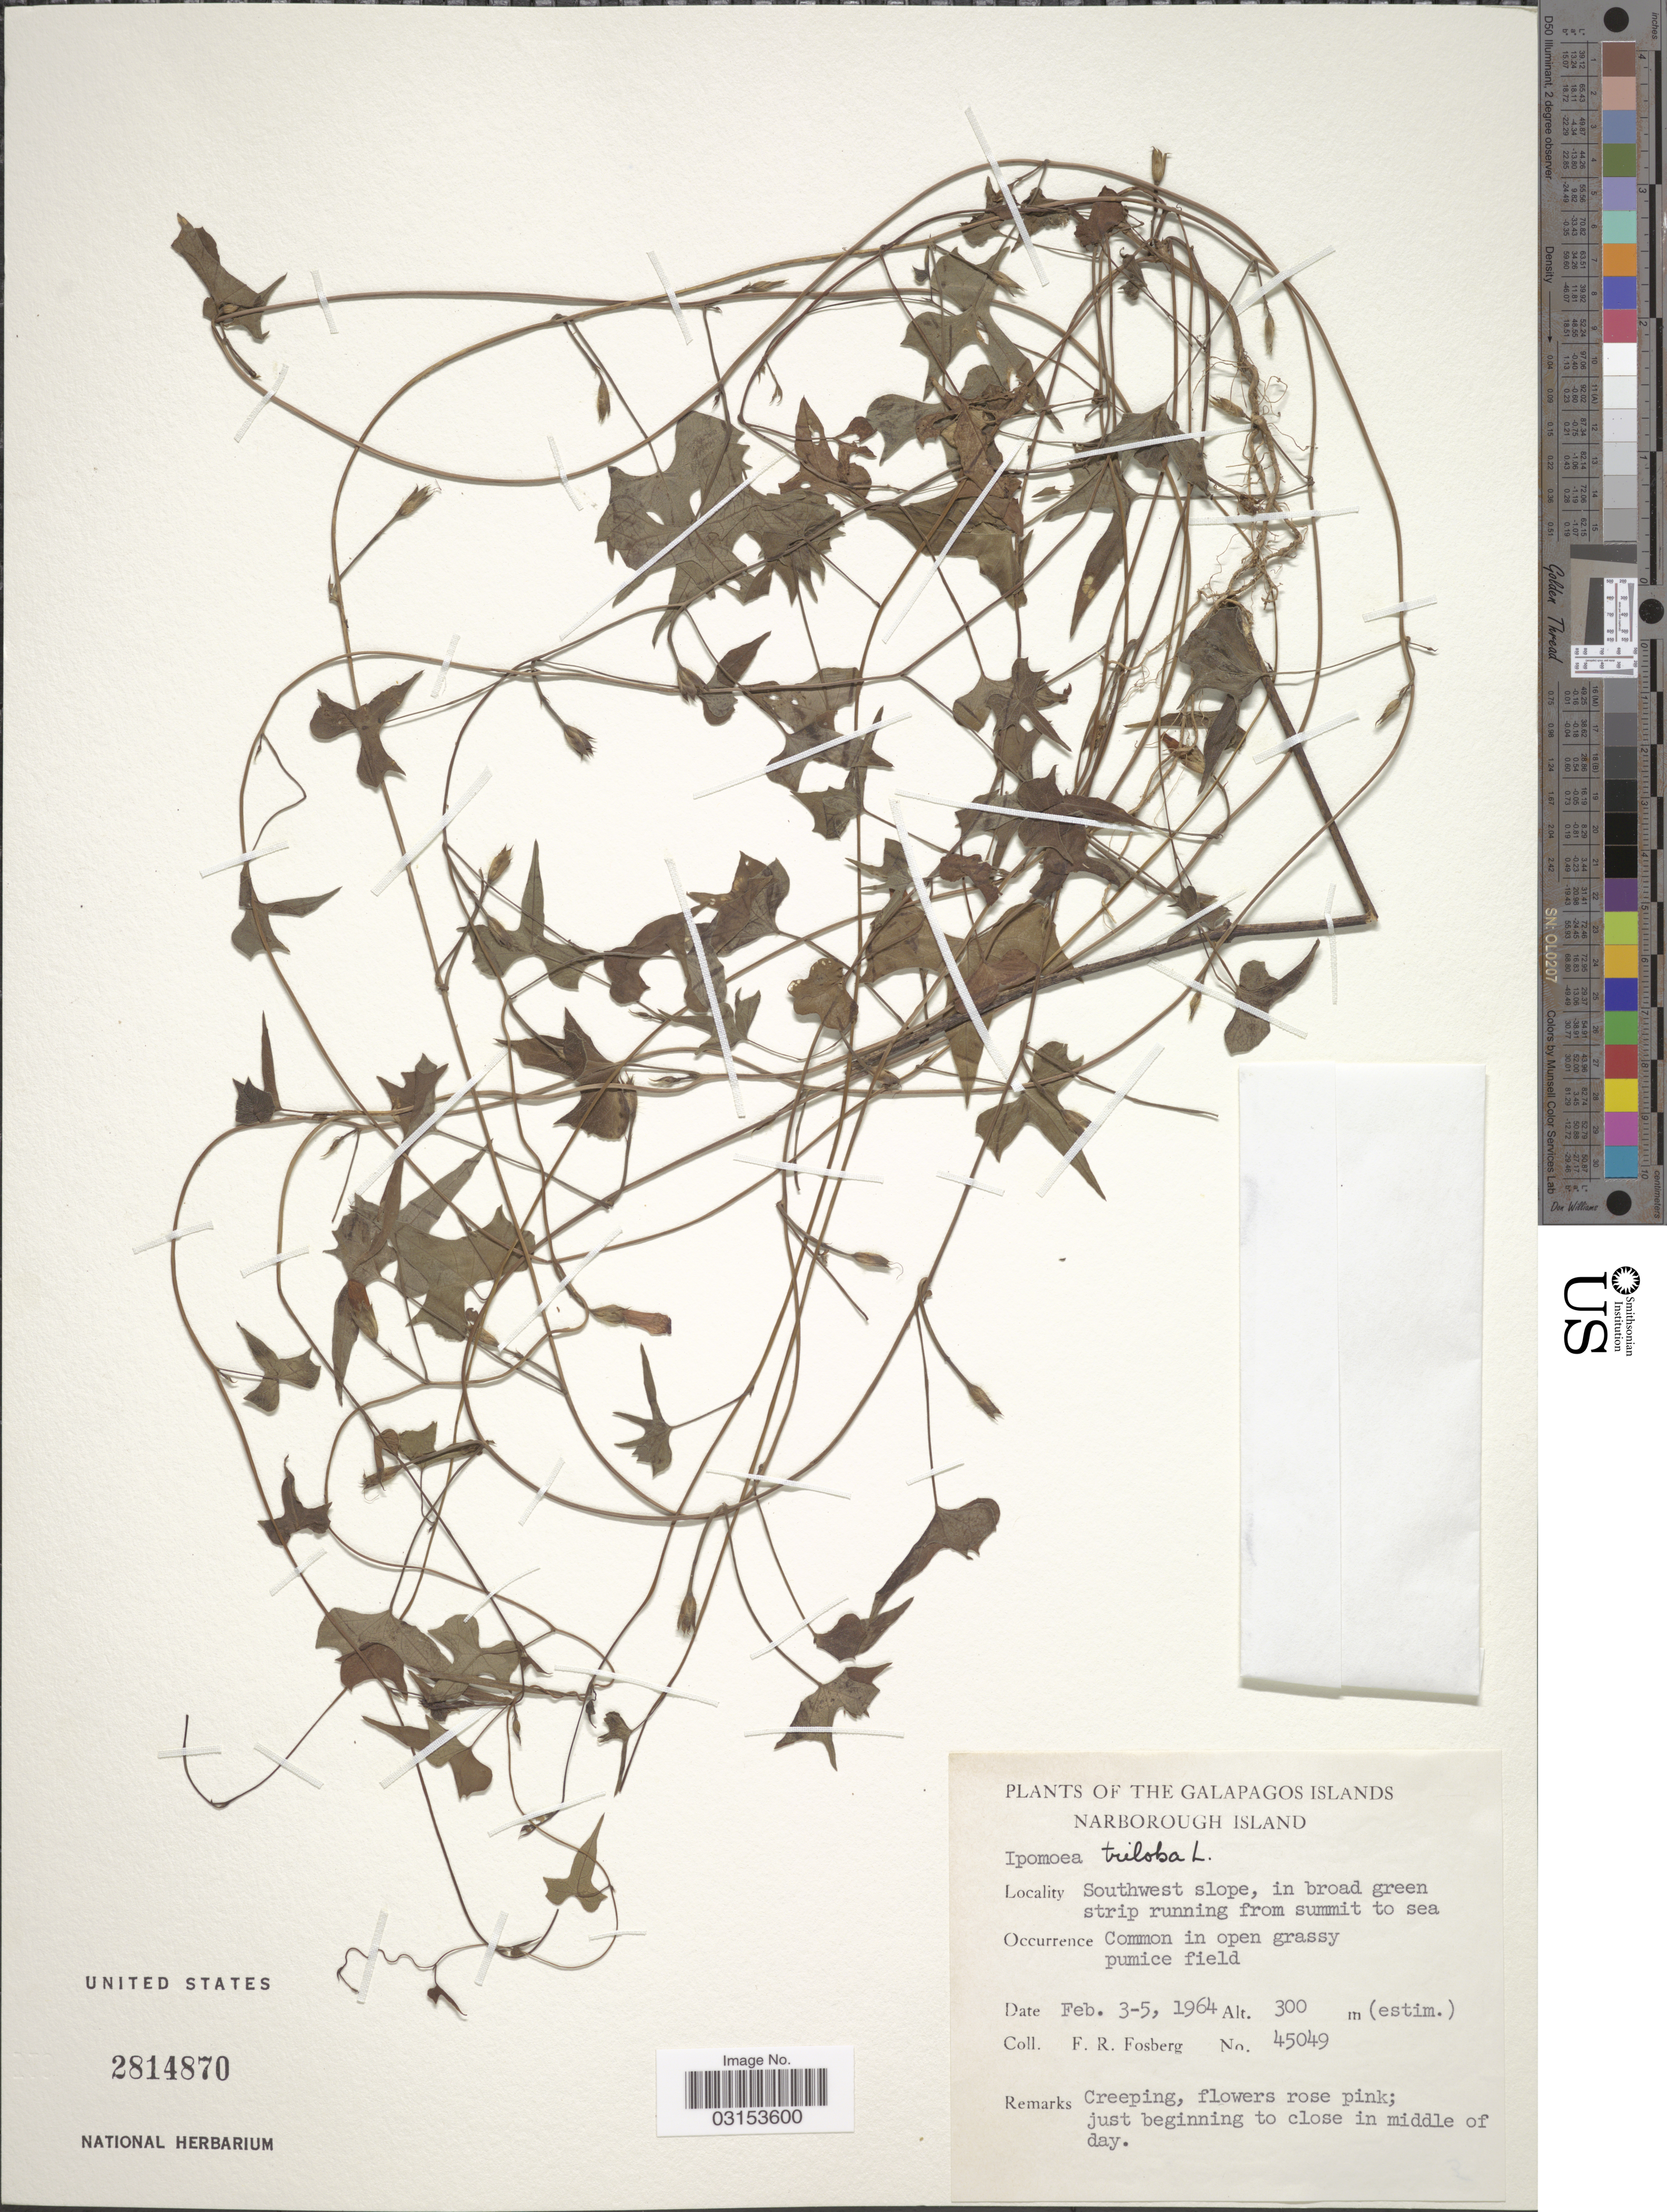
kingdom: Plantae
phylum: Tracheophyta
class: Magnoliopsida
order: Solanales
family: Convolvulaceae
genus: Ipomoea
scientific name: Ipomoea triloba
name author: L.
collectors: F. R. Fosberg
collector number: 45049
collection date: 1964-02-03/1964-02-05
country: Ecuador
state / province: Colón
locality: The Galapagos Islands, Narborough Island. Southwest slope, in broad green strup running from summit to sea.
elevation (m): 300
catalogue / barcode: US 2814870